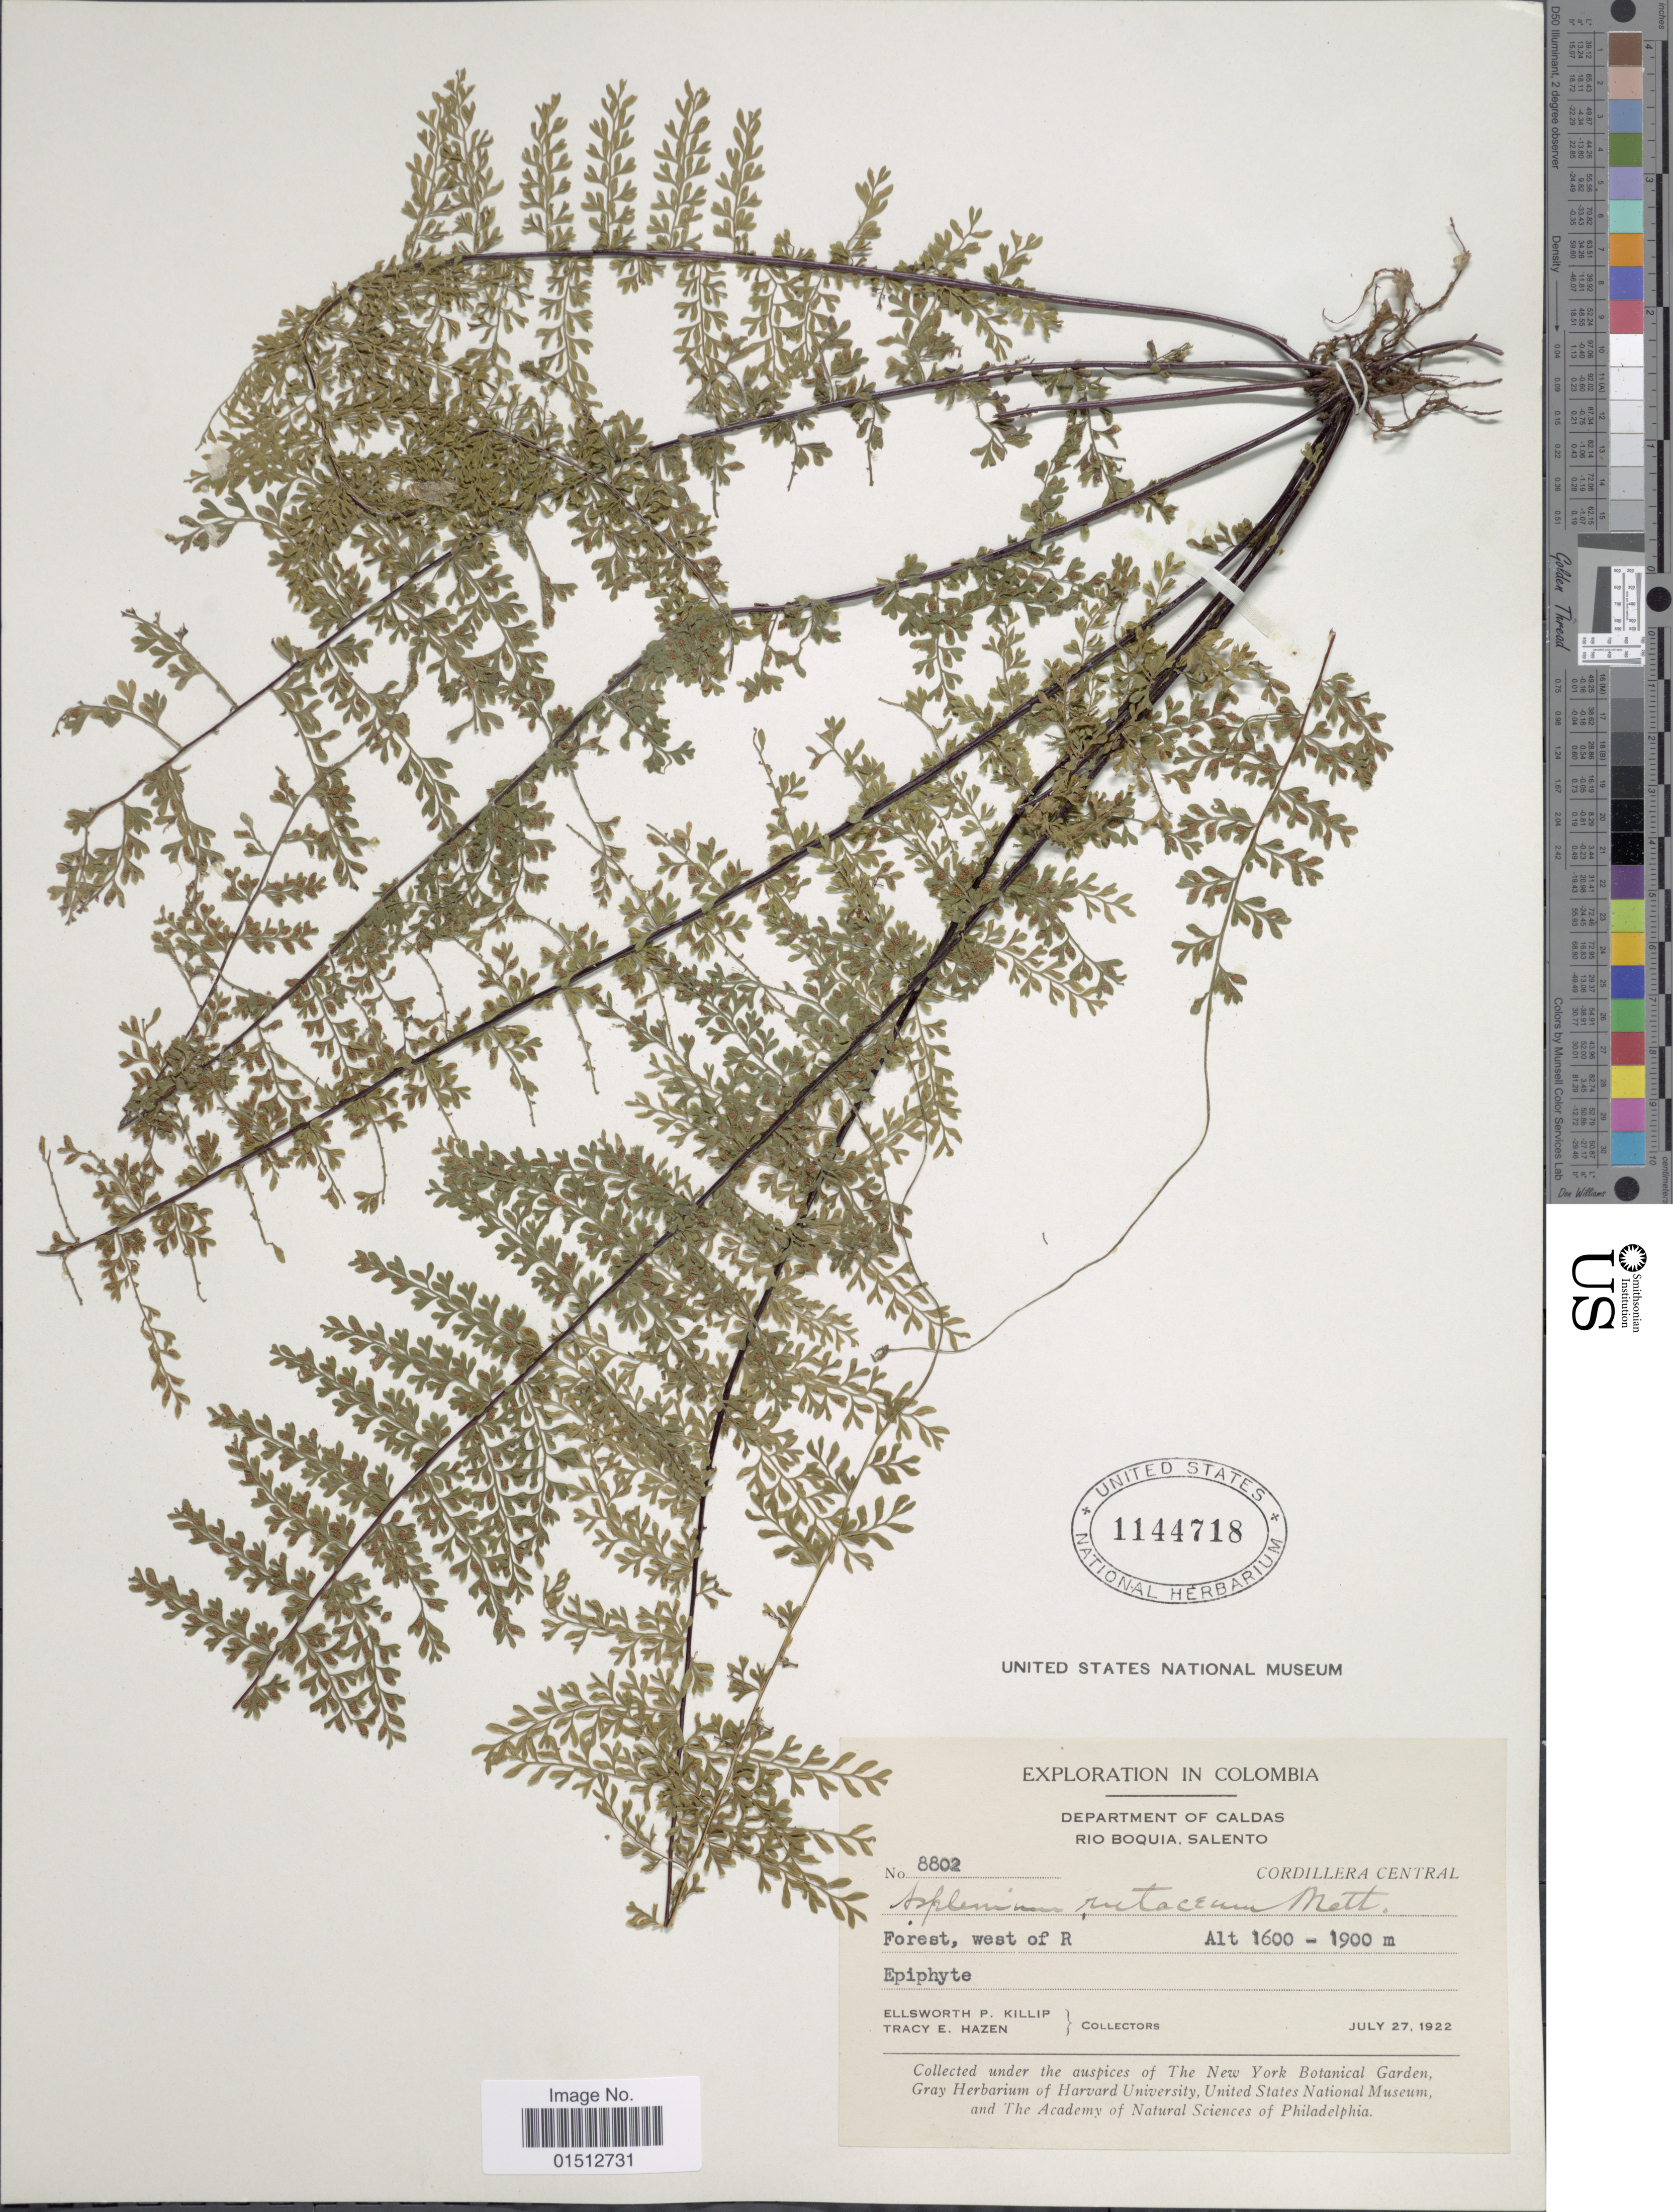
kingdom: Plantae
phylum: Tracheophyta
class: Polypodiopsida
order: Polypodiales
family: Aspleniaceae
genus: Asplenium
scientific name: Asplenium rutaceum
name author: (Willd.) Mett.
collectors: E. P. Killip & T. E. Hazen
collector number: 8802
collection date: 1922-07-27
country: Colombia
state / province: Caldas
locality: Department of Caldas, Rio Boquia, Salento, Cordillera Central. West of R.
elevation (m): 1600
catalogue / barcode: US 1144718